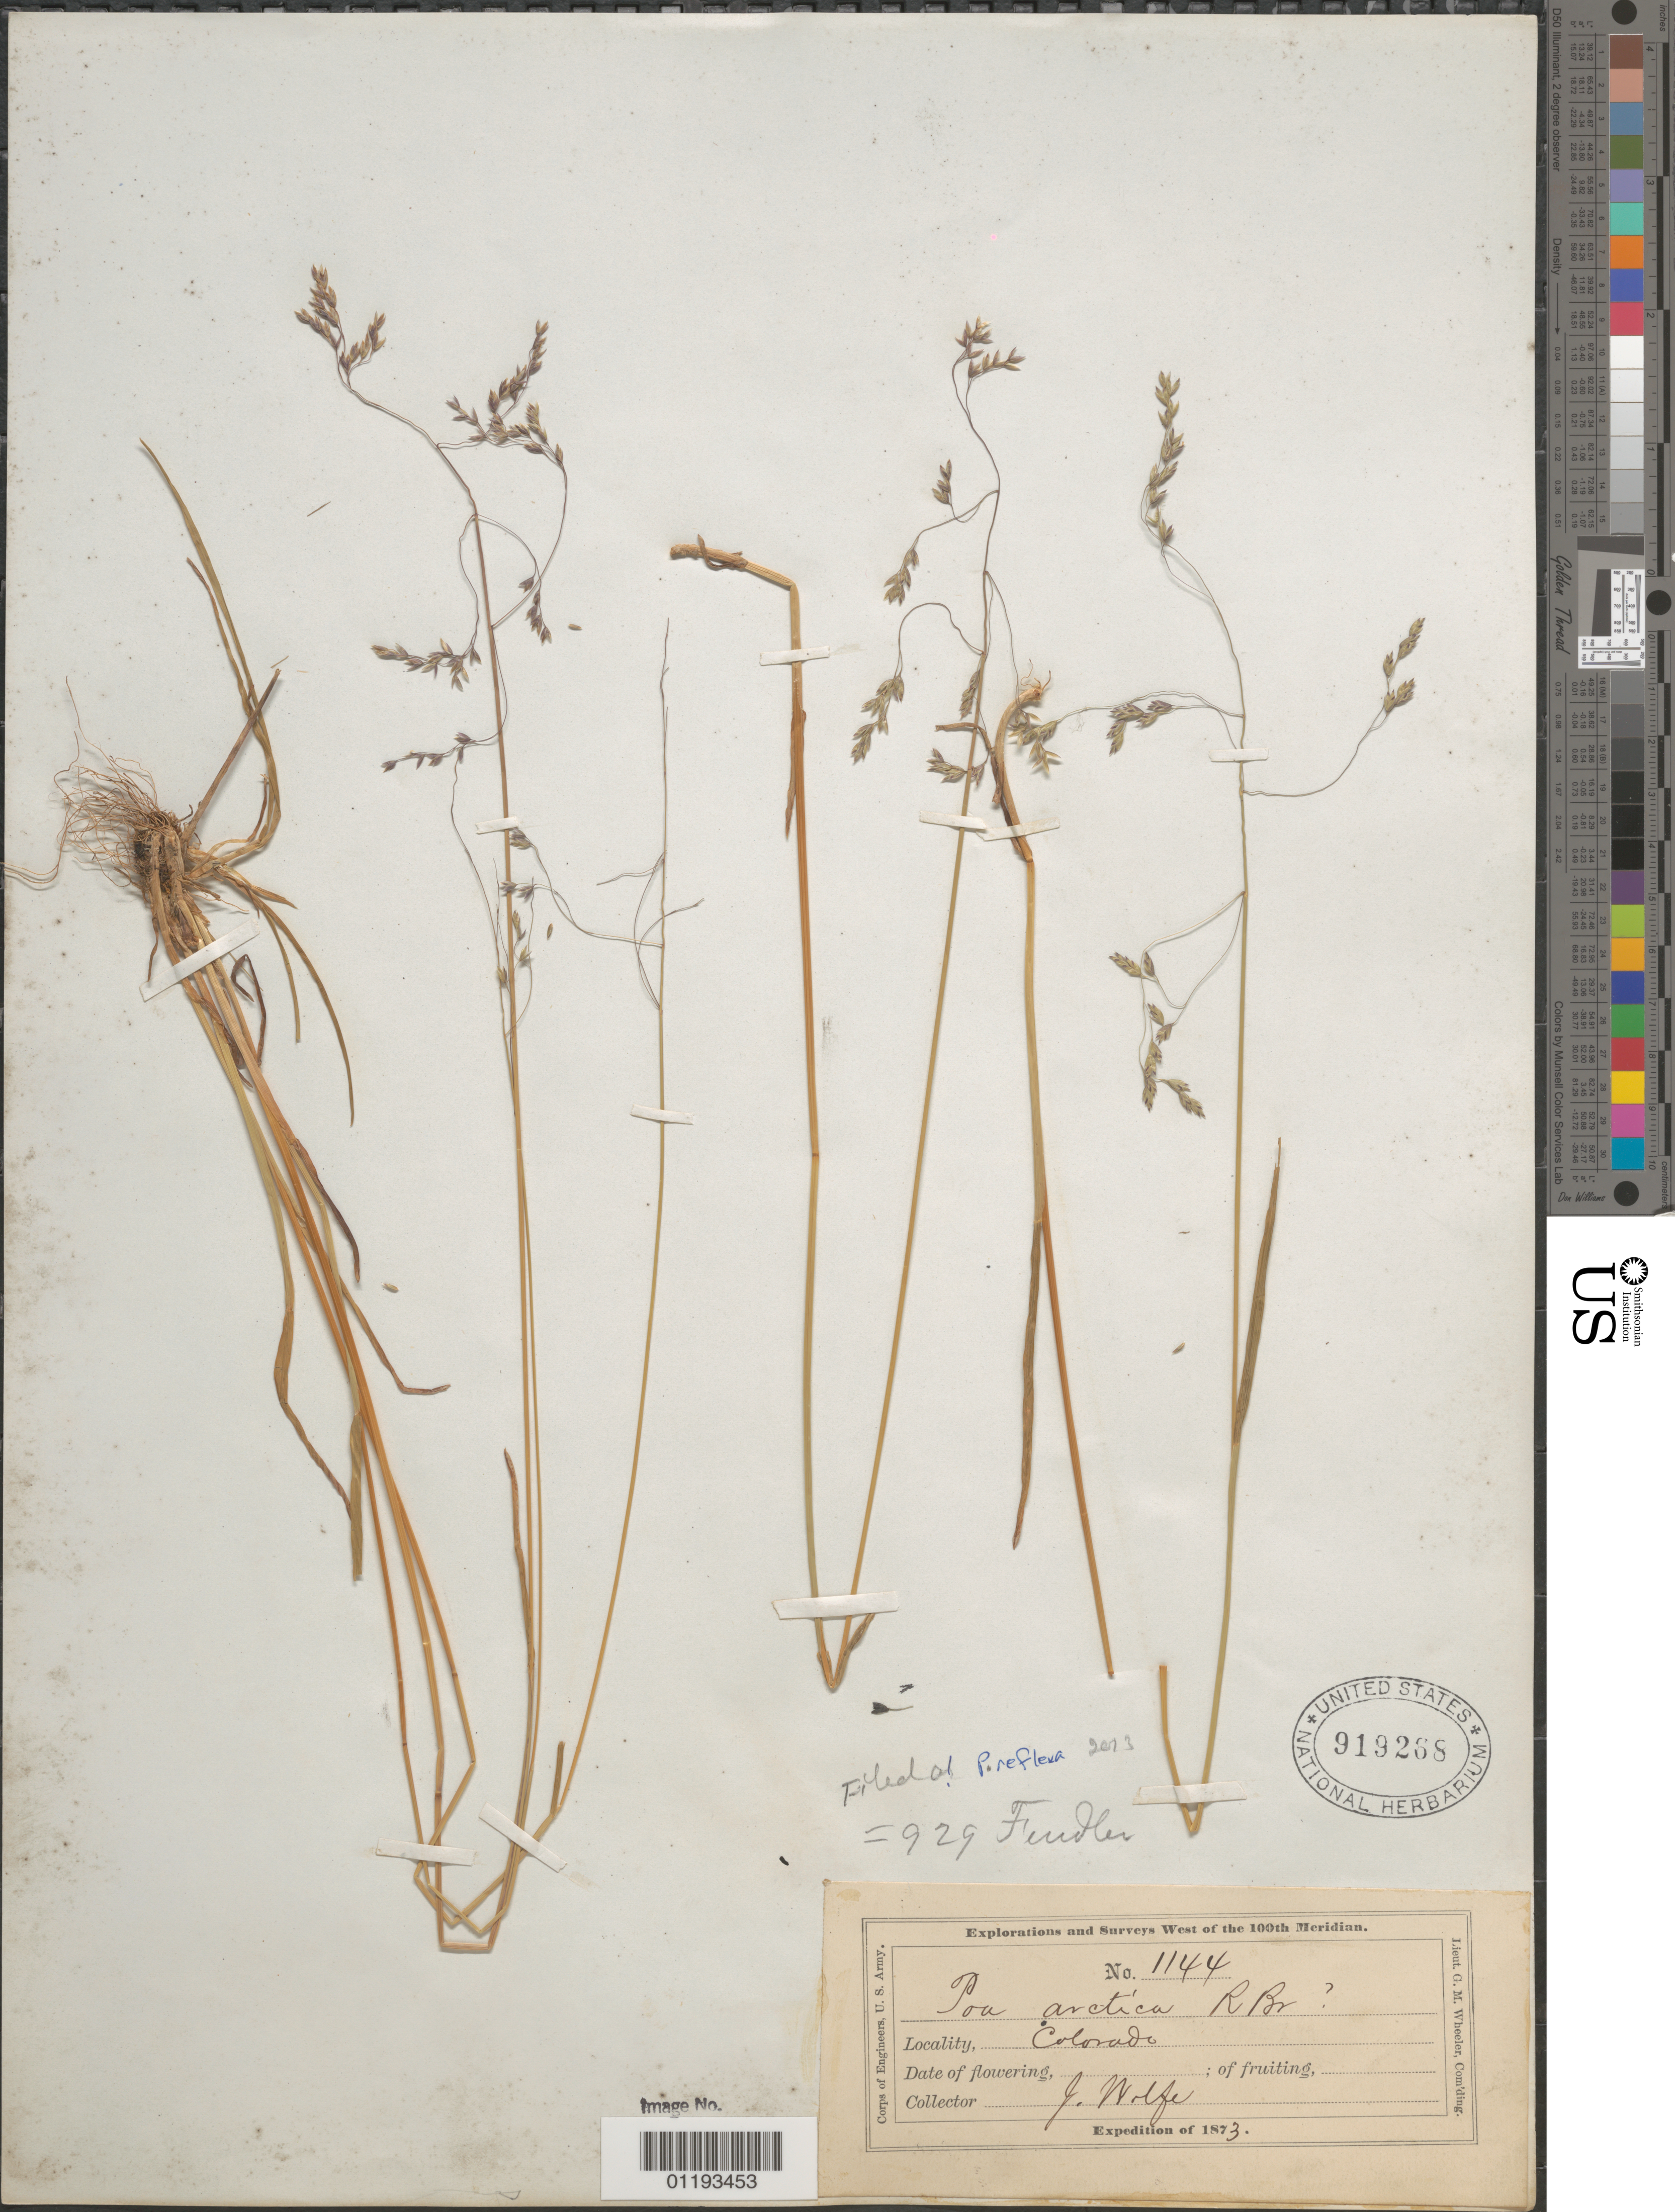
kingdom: Plantae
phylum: Tracheophyta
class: Liliopsida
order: Poales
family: Poaceae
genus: Poa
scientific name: Poa reflexa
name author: Vasey & Scribn.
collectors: J. Wolf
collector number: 1144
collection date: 1873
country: United States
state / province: Colorado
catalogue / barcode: US 919268